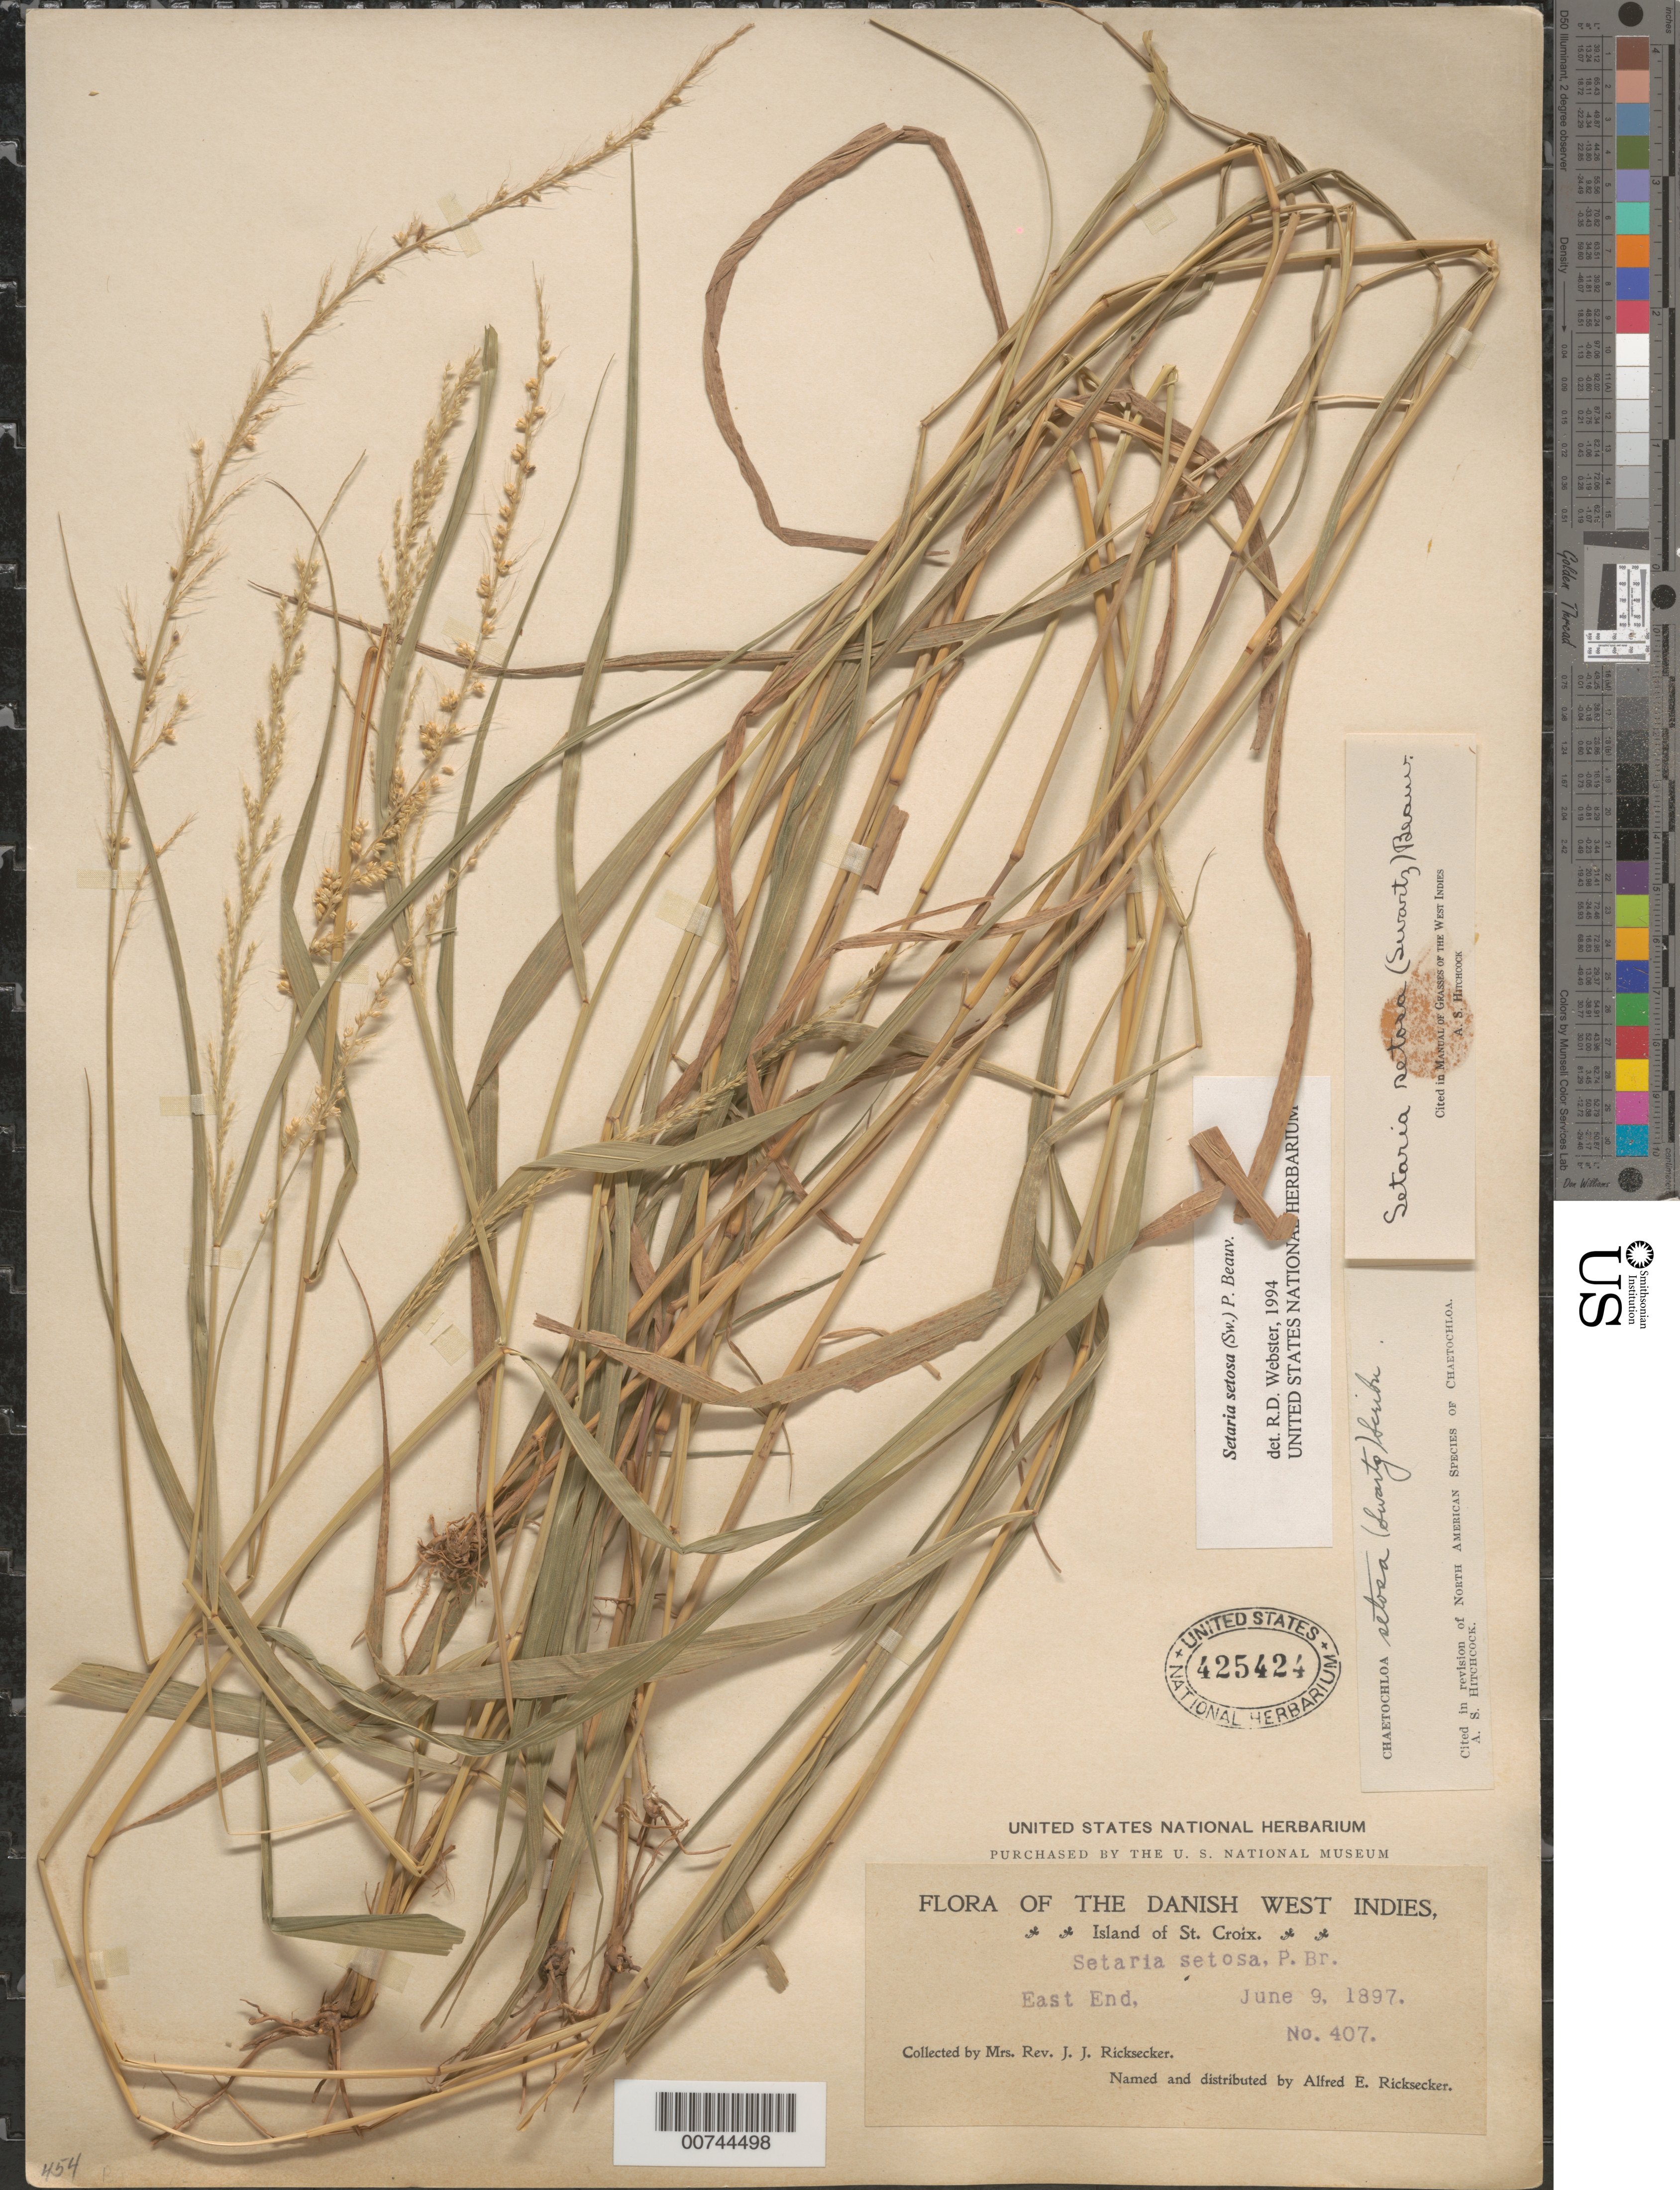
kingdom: Plantae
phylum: Tracheophyta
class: Liliopsida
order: Poales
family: Poaceae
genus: Setaria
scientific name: Setaria setosa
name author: (Sw.) P. Beauv.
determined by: Peterson, Paul M., (BOT), Smithsonian Institution - National Museum of Natural History (UNITED STATES)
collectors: L. A. Ricksecker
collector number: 407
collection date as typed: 09 Jun 1897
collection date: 1897-06-09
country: U.S. Virgin Islands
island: St. Croix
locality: St. Croix; East End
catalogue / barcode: US 425424